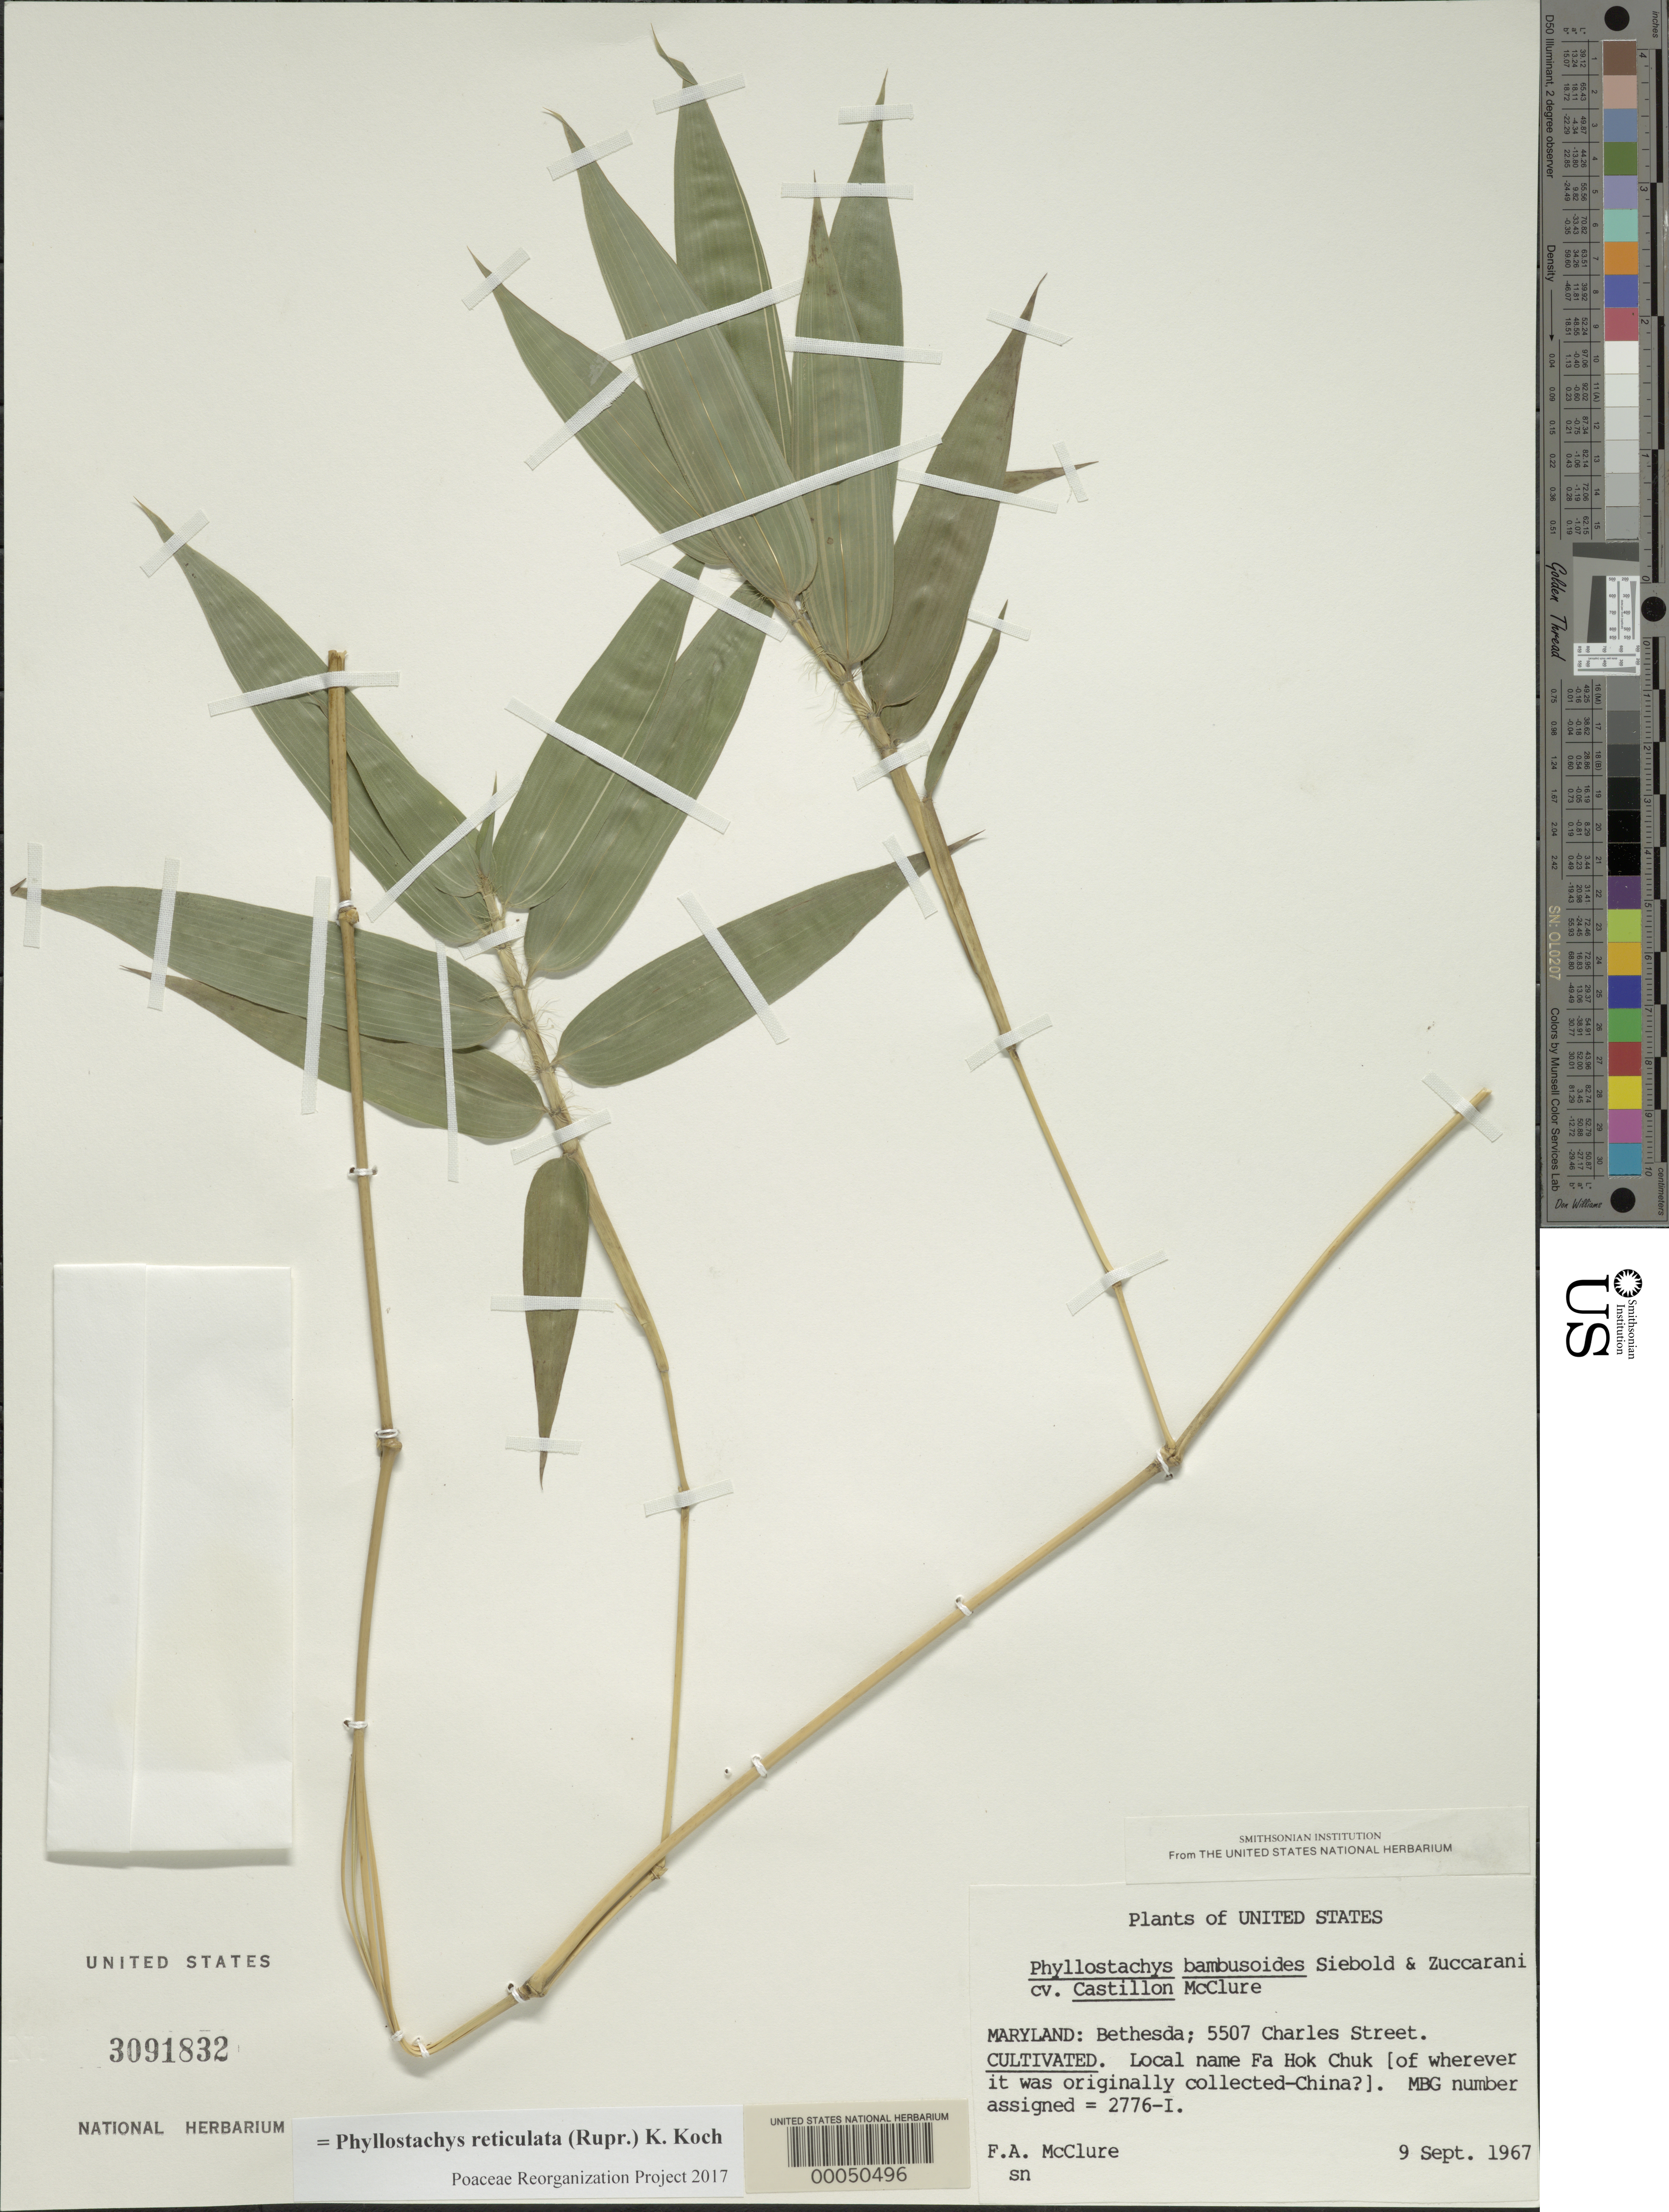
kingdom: Plantae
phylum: Tracheophyta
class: Liliopsida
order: Poales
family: Poaceae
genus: Phyllostachys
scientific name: Phyllostachys reticulata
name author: (Rupr.) K. Koch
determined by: Poaceae Reorganization Project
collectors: F. A. McClure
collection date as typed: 09 Sep 1967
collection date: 1967-09-09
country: United States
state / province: Maryland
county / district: Montgomery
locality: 5507 Charles Street, Bethesda (McClure's garden)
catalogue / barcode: US 3091832